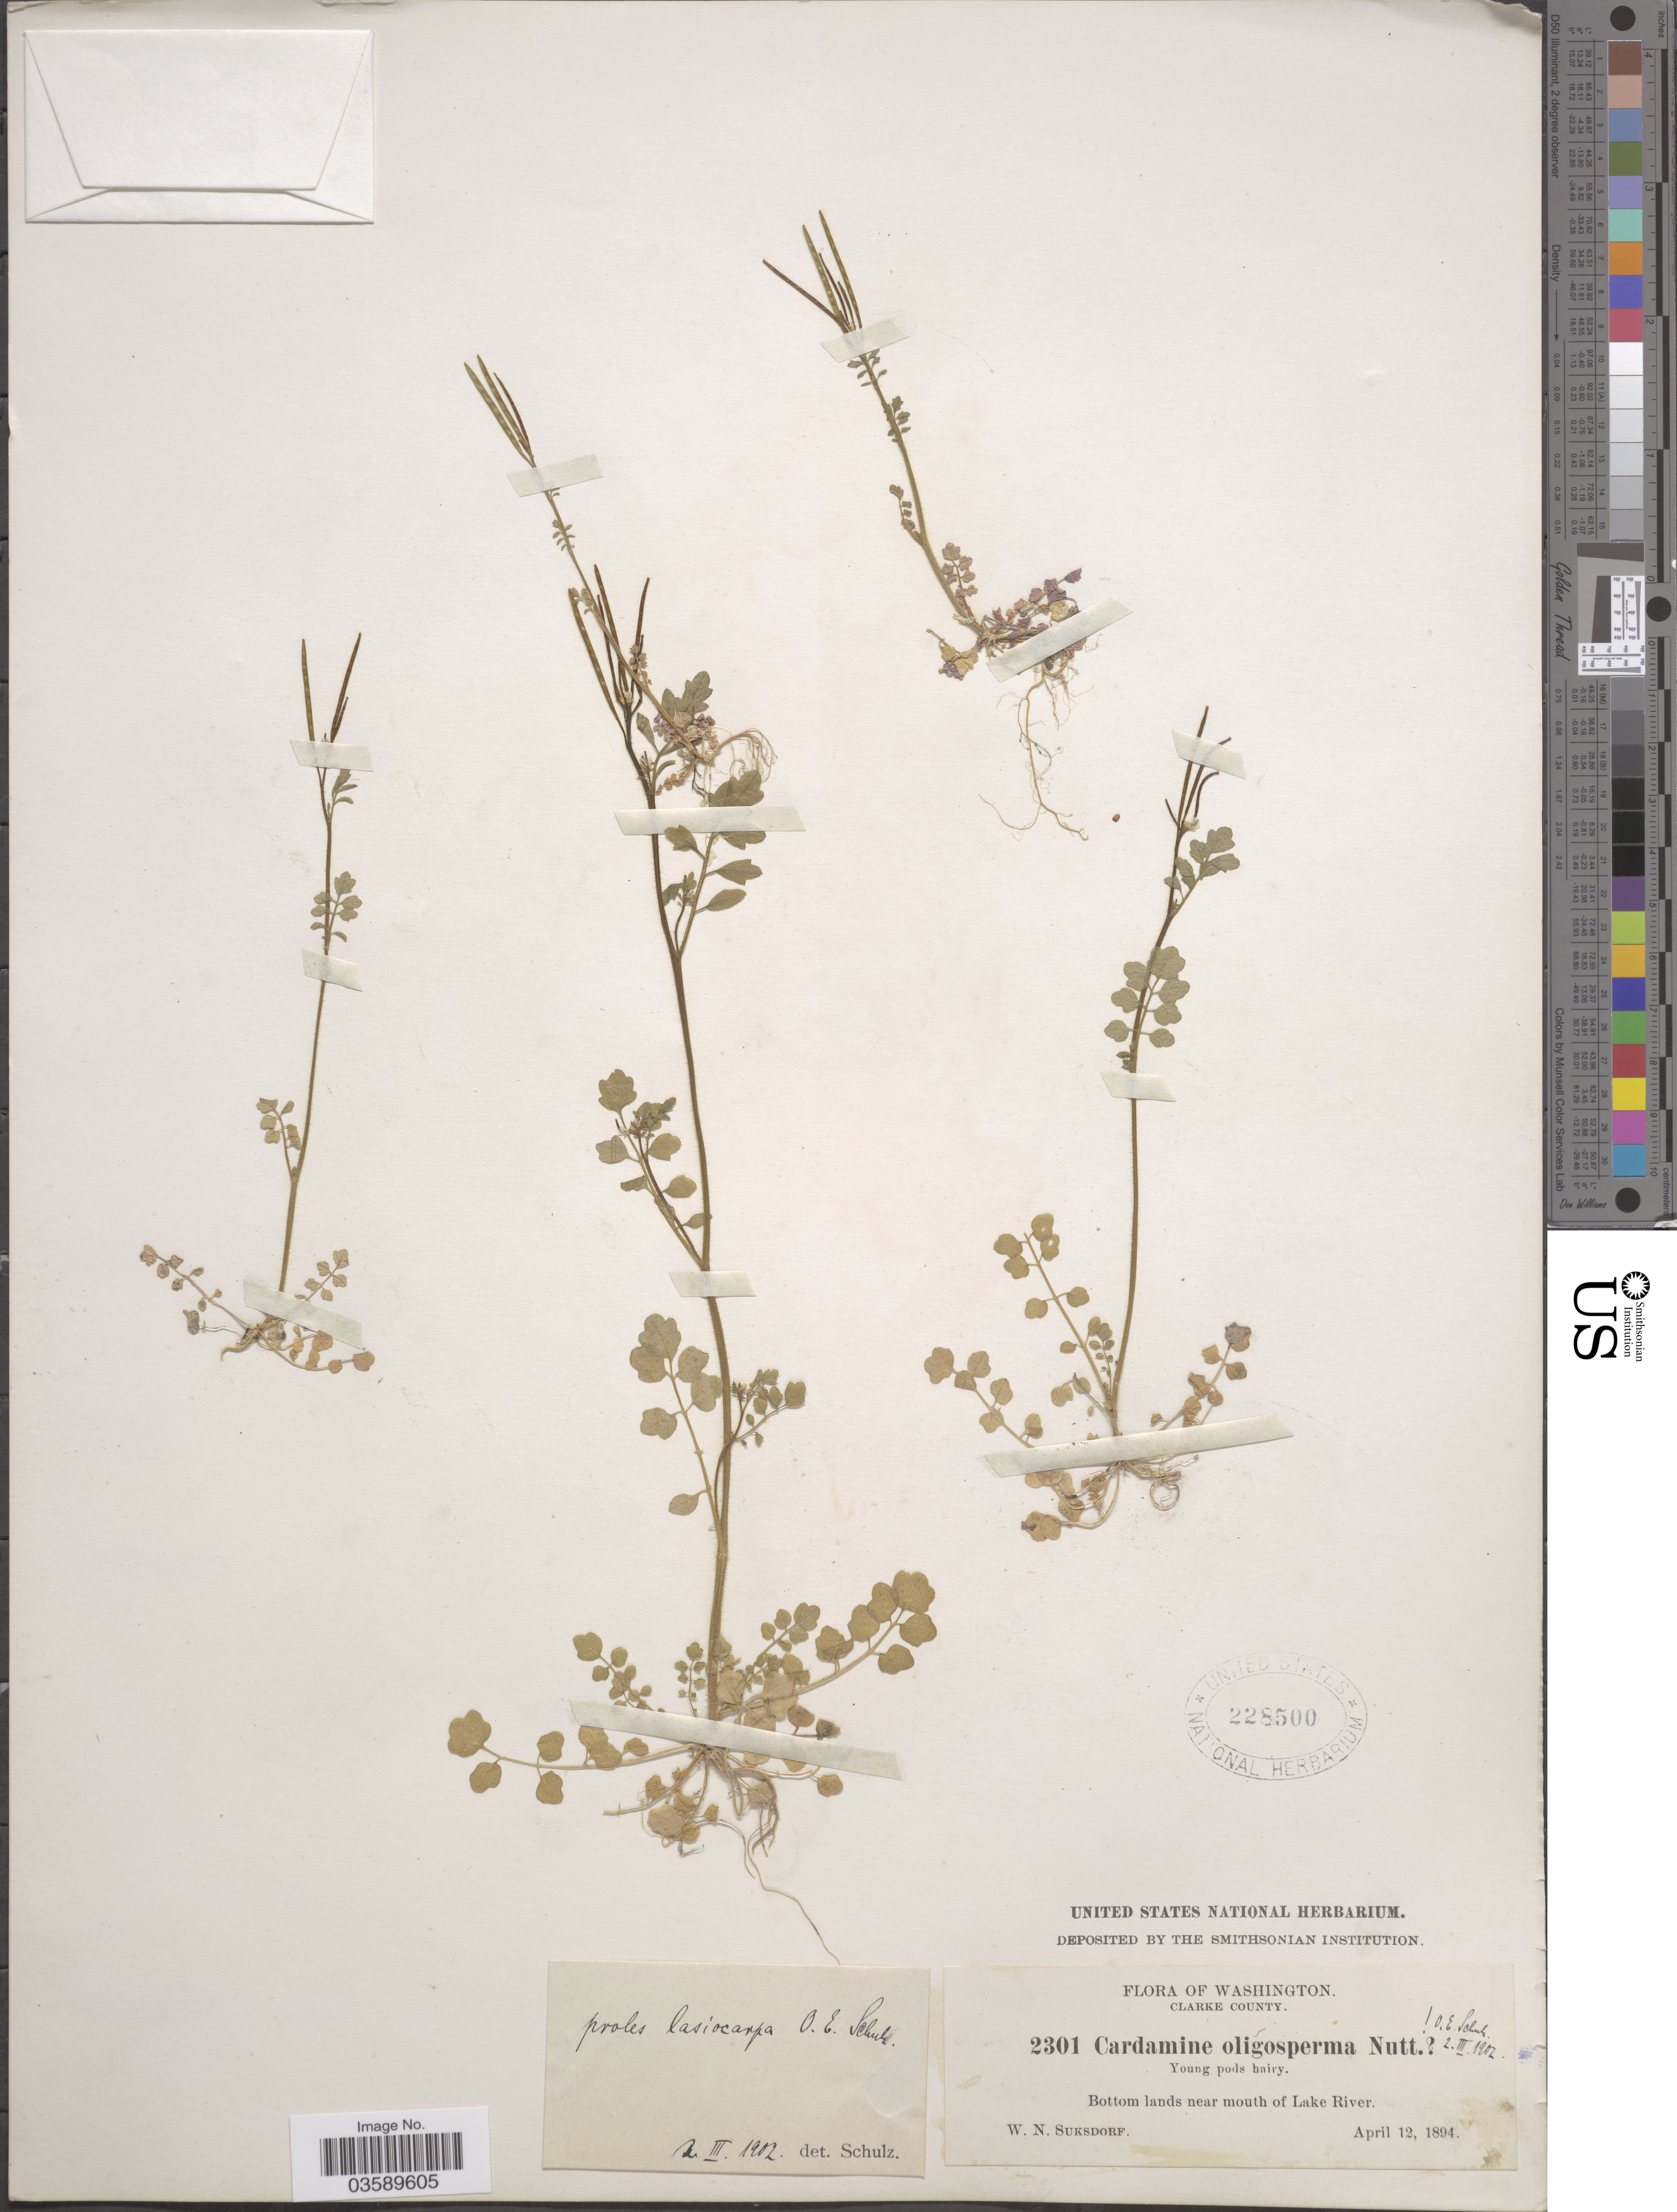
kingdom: Plantae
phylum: Tracheophyta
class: Magnoliopsida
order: Brassicales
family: Brassicaceae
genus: Cardamine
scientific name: Cardamine oligosperma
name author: Nutt.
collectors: W. N. Suksdorf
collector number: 2301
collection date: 1894-04-12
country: United States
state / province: Washington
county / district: Clark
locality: Clarke County. Bottom lands near mouth of Lake River.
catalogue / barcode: US 228500